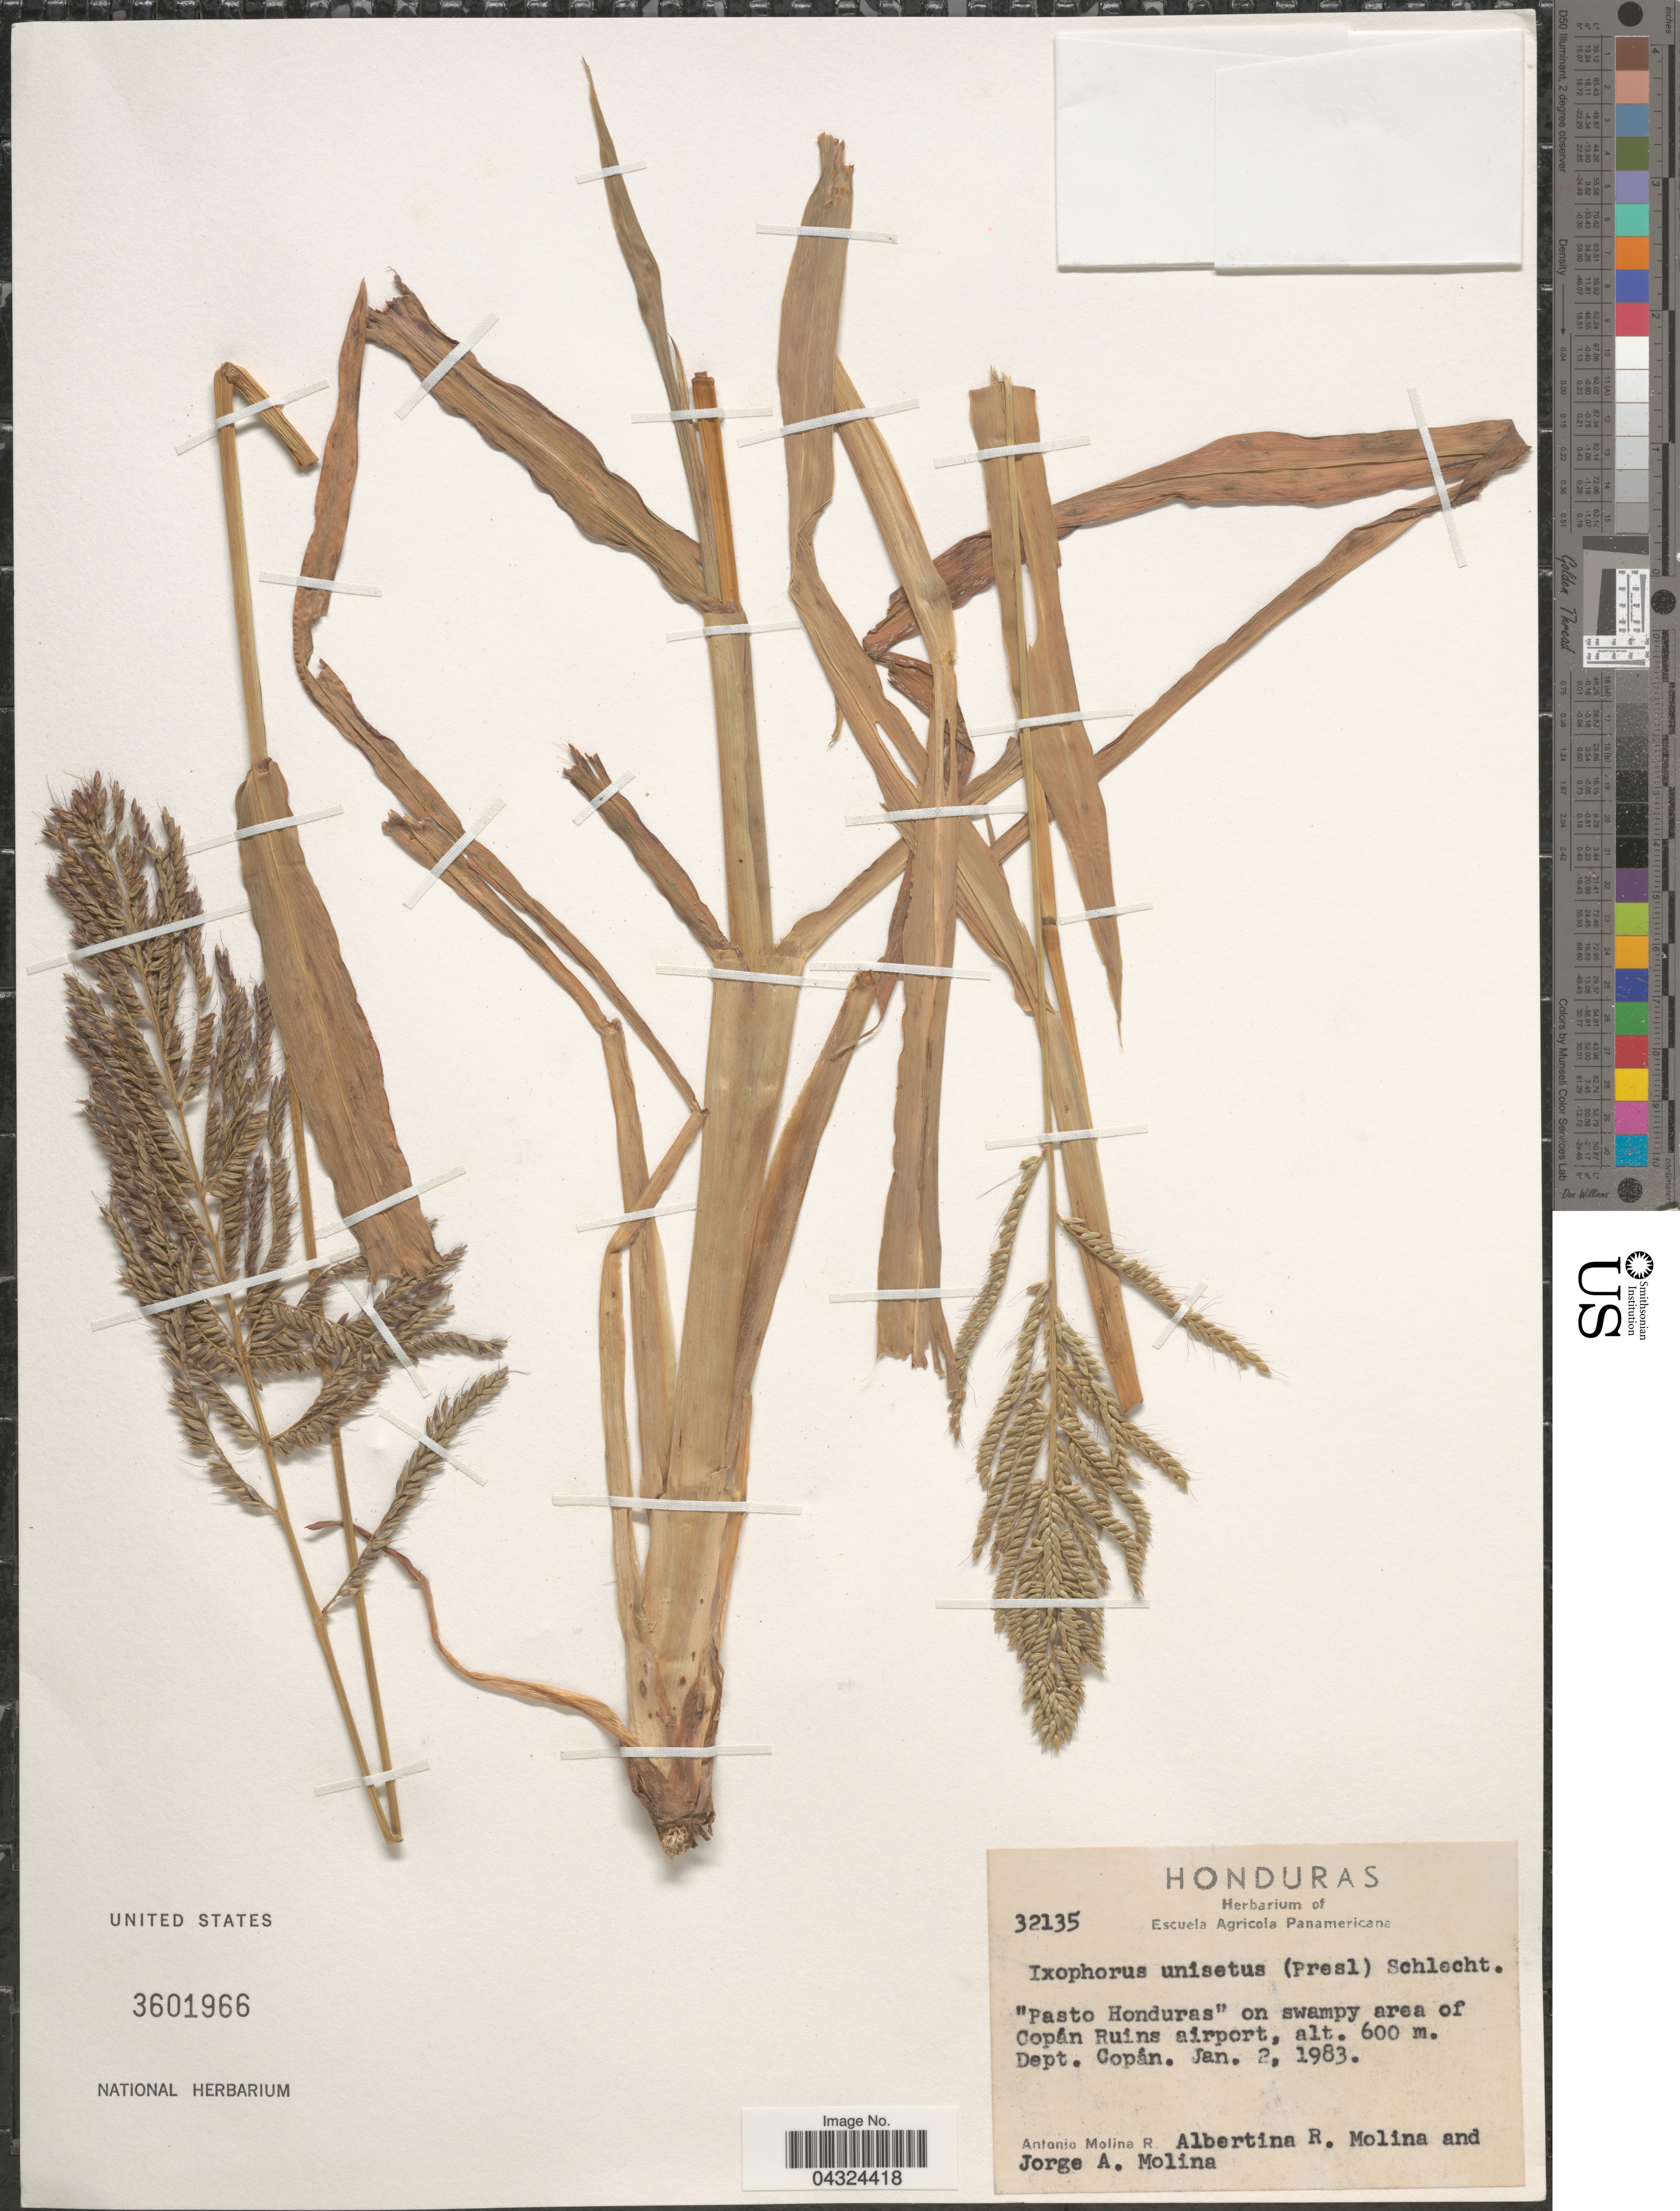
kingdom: Plantae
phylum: Tracheophyta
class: Liliopsida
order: Poales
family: Poaceae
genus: Ixophorus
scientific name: Ixophorus unisetus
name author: (J. Presl) Schltdl.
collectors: A. Molina R., A. R. Molina & J. A. Molina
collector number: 32135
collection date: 1983-01-02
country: Honduras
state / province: Copan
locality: Copán Ruins airport, Dept. Copán.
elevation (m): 600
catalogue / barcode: US 3601966